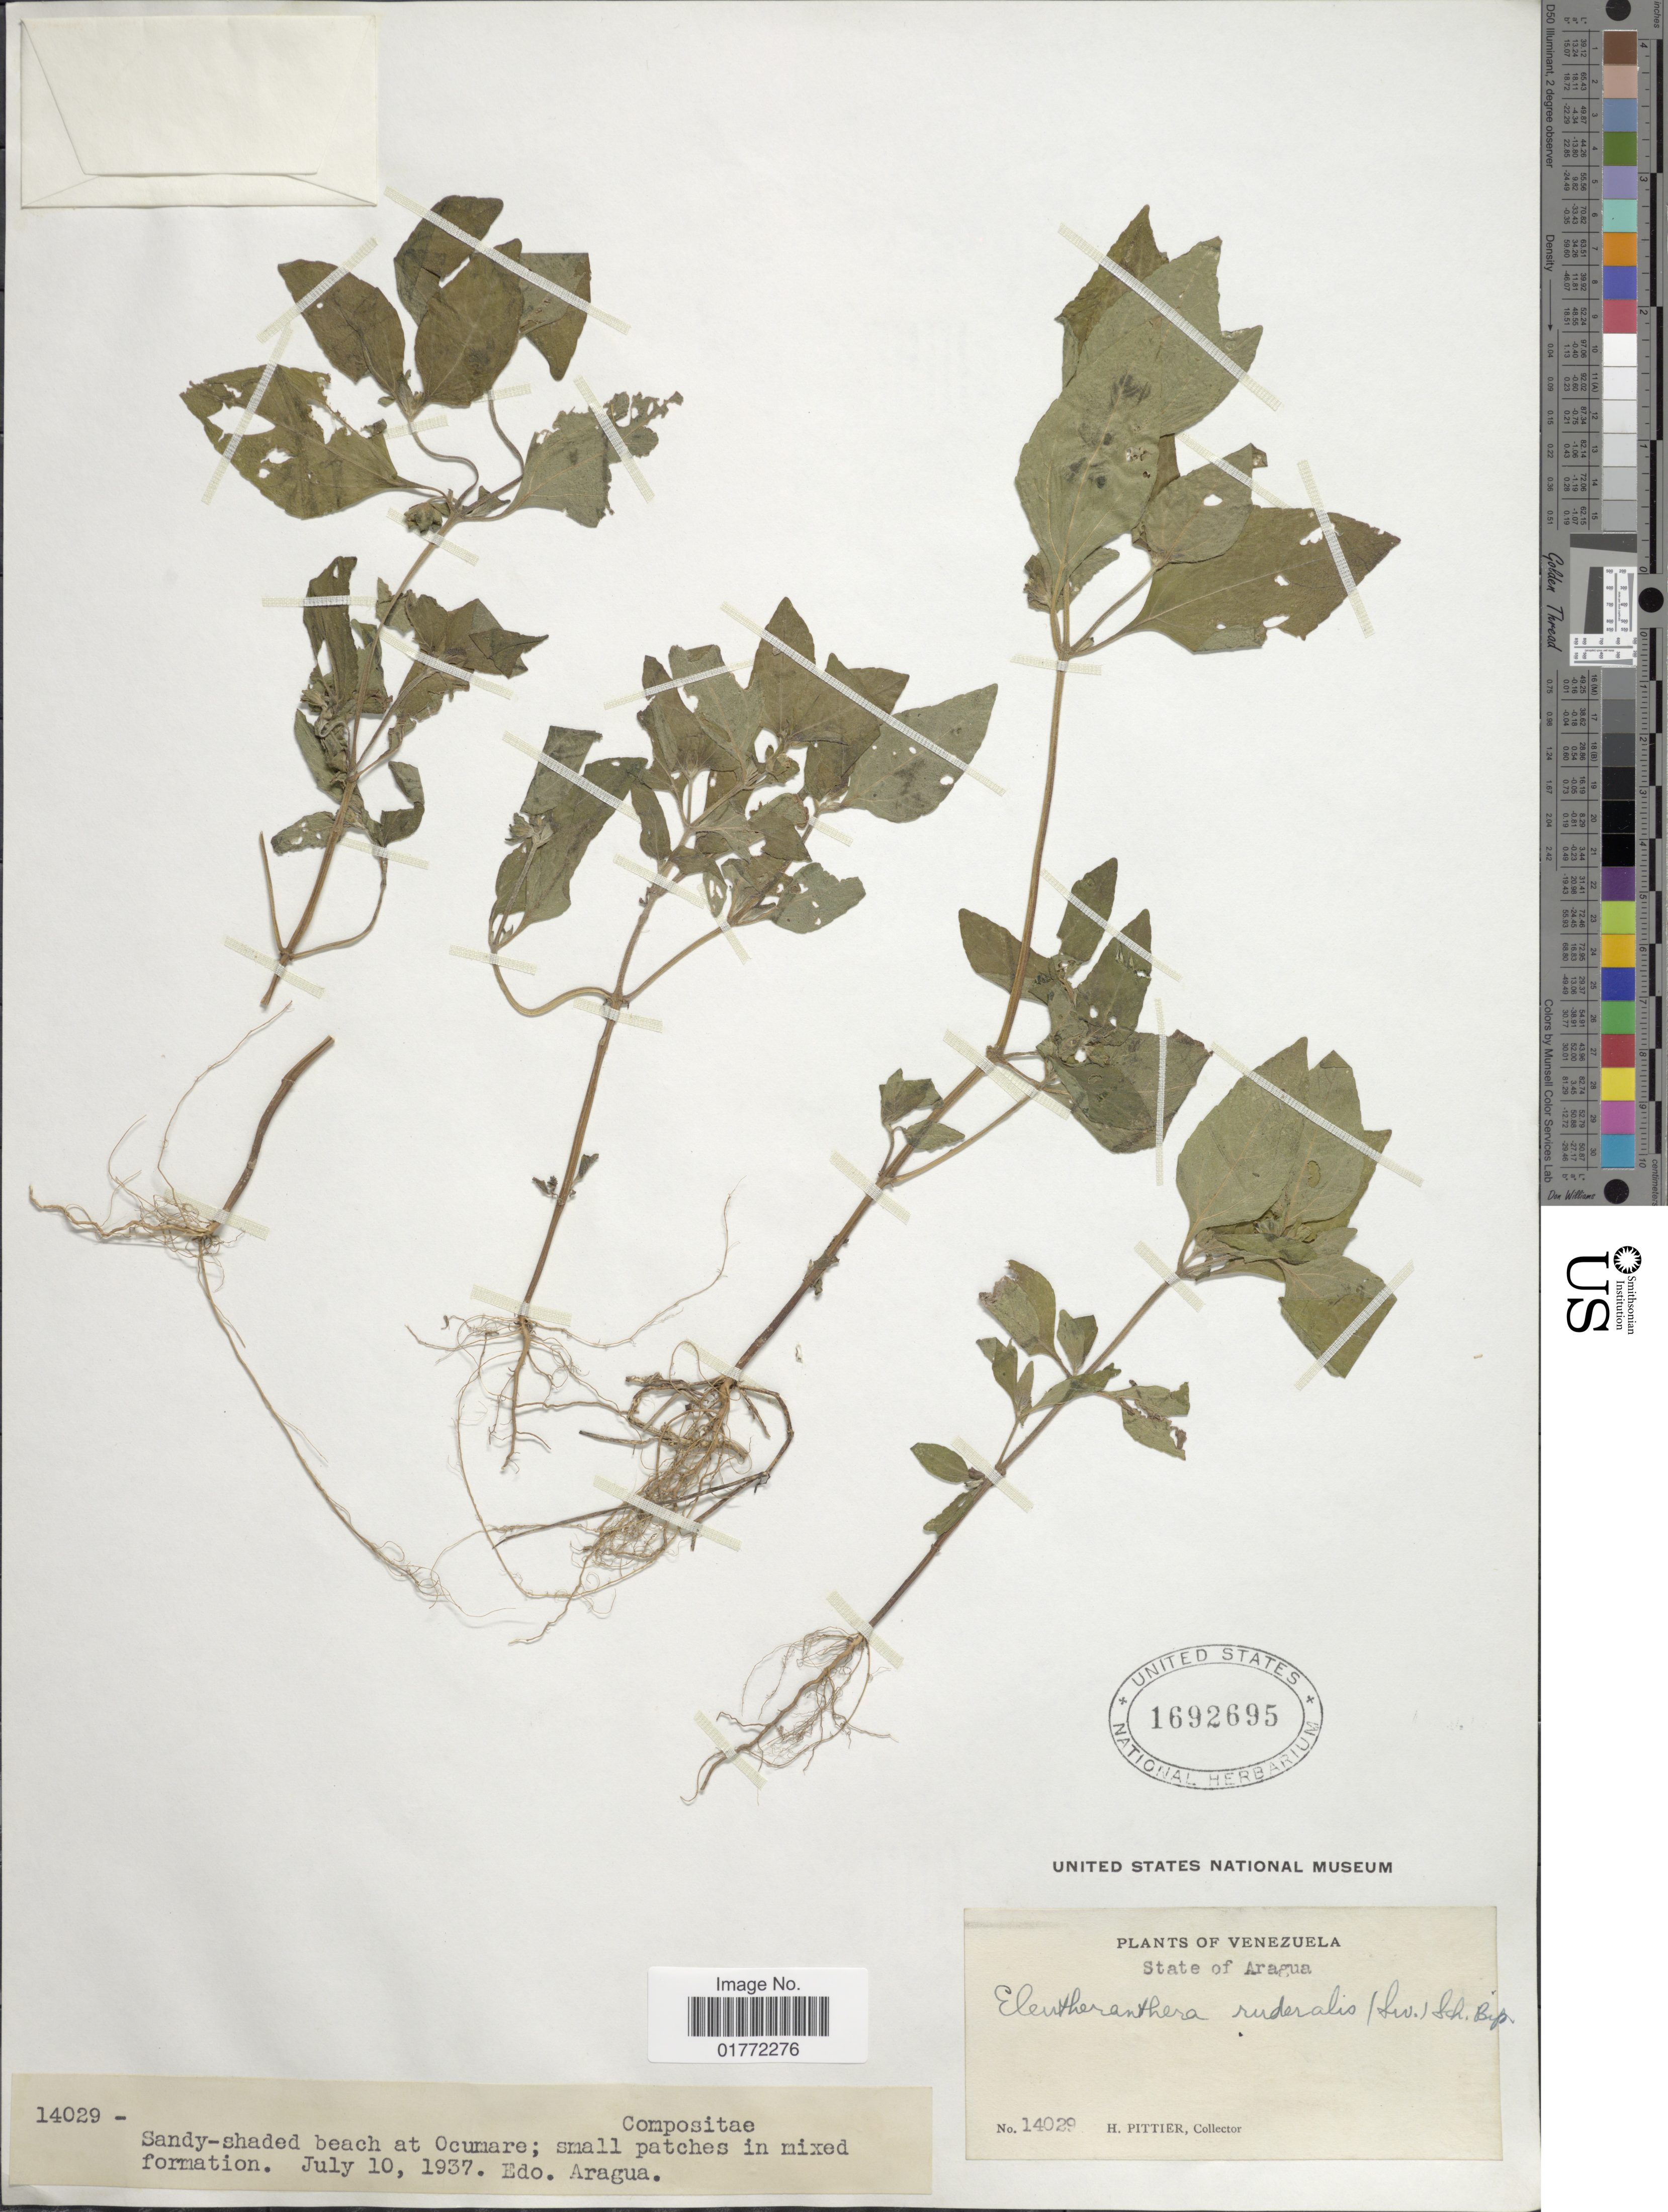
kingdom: Plantae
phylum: Tracheophyta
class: Magnoliopsida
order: Asterales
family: Asteraceae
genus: Eleutheranthera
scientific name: Eleutheranthera ruderalis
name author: (Sw.) Sch. Bip.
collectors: H. F. Pittier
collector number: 14029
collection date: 1937-07-10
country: Venezuela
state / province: Aragua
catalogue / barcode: US 1692695